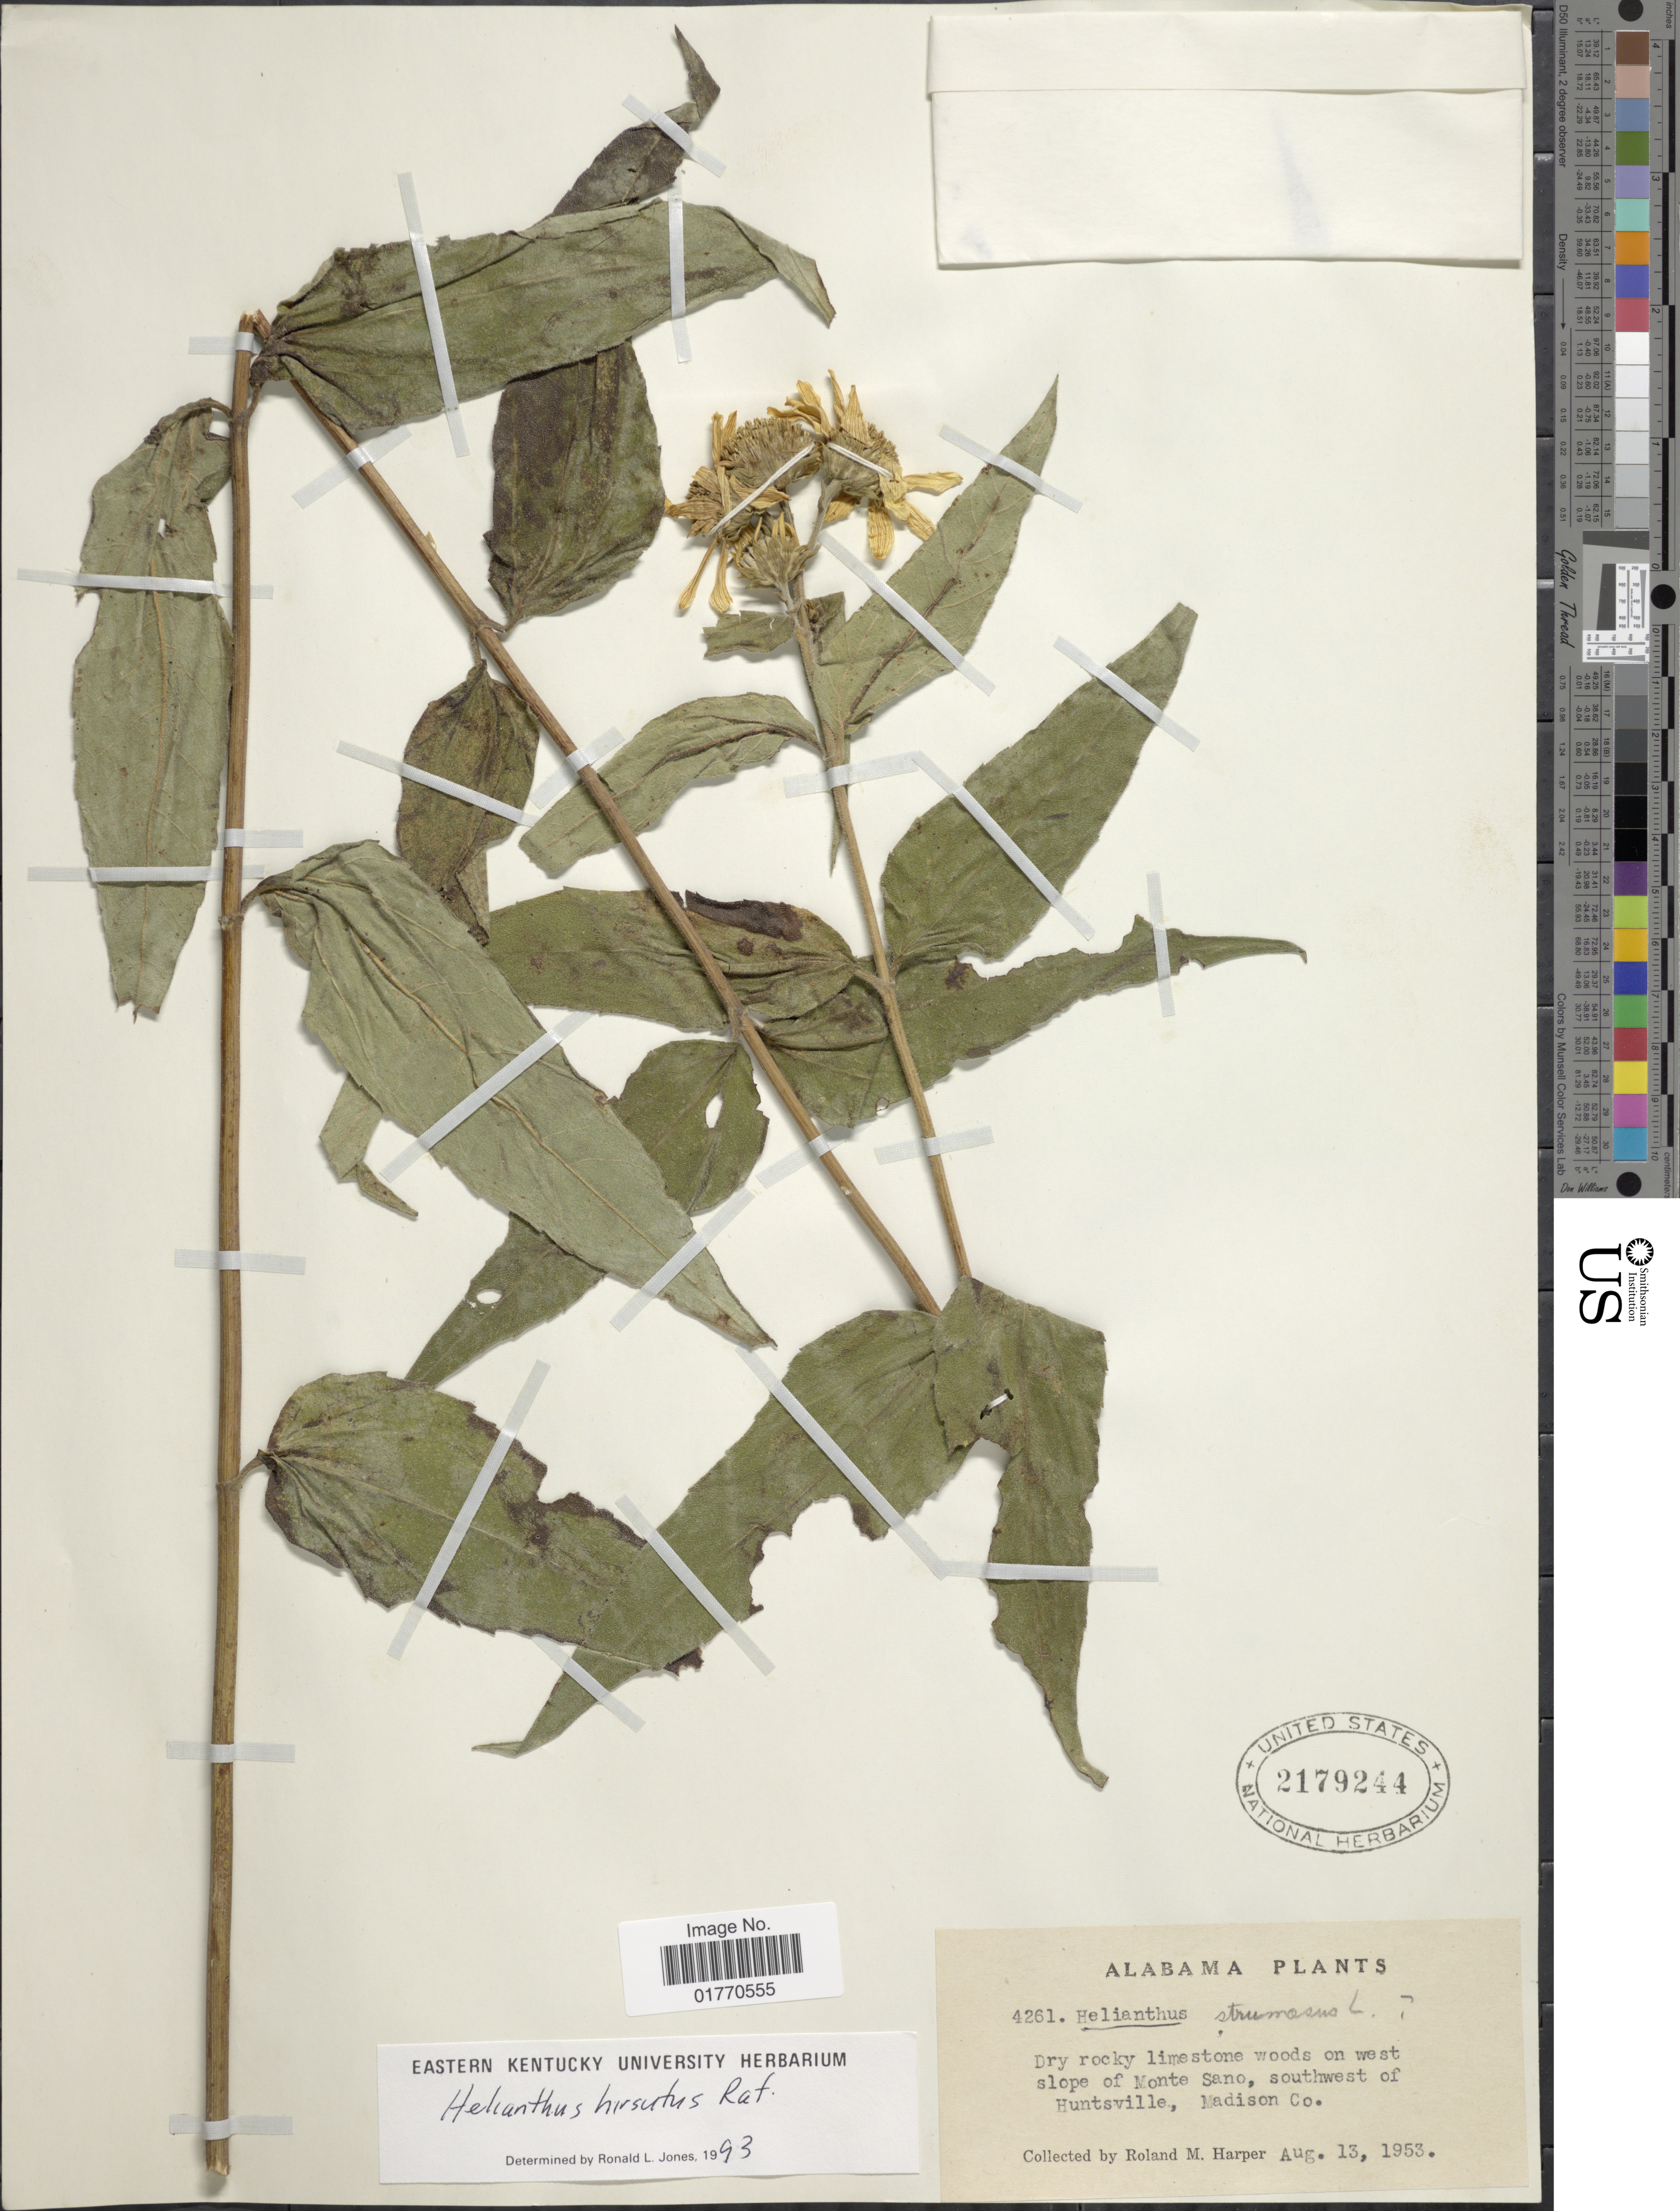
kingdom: Plantae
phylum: Tracheophyta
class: Magnoliopsida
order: Asterales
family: Asteraceae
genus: Helianthus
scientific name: Helianthus hirsutus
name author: Raf.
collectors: R. M. Harper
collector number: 4261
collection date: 1953-08-13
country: United States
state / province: Alabama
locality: Dry rocky limestone woods on west slope of Monte Sano, southwest of Huntsville, Madison Co.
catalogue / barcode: US 2179244